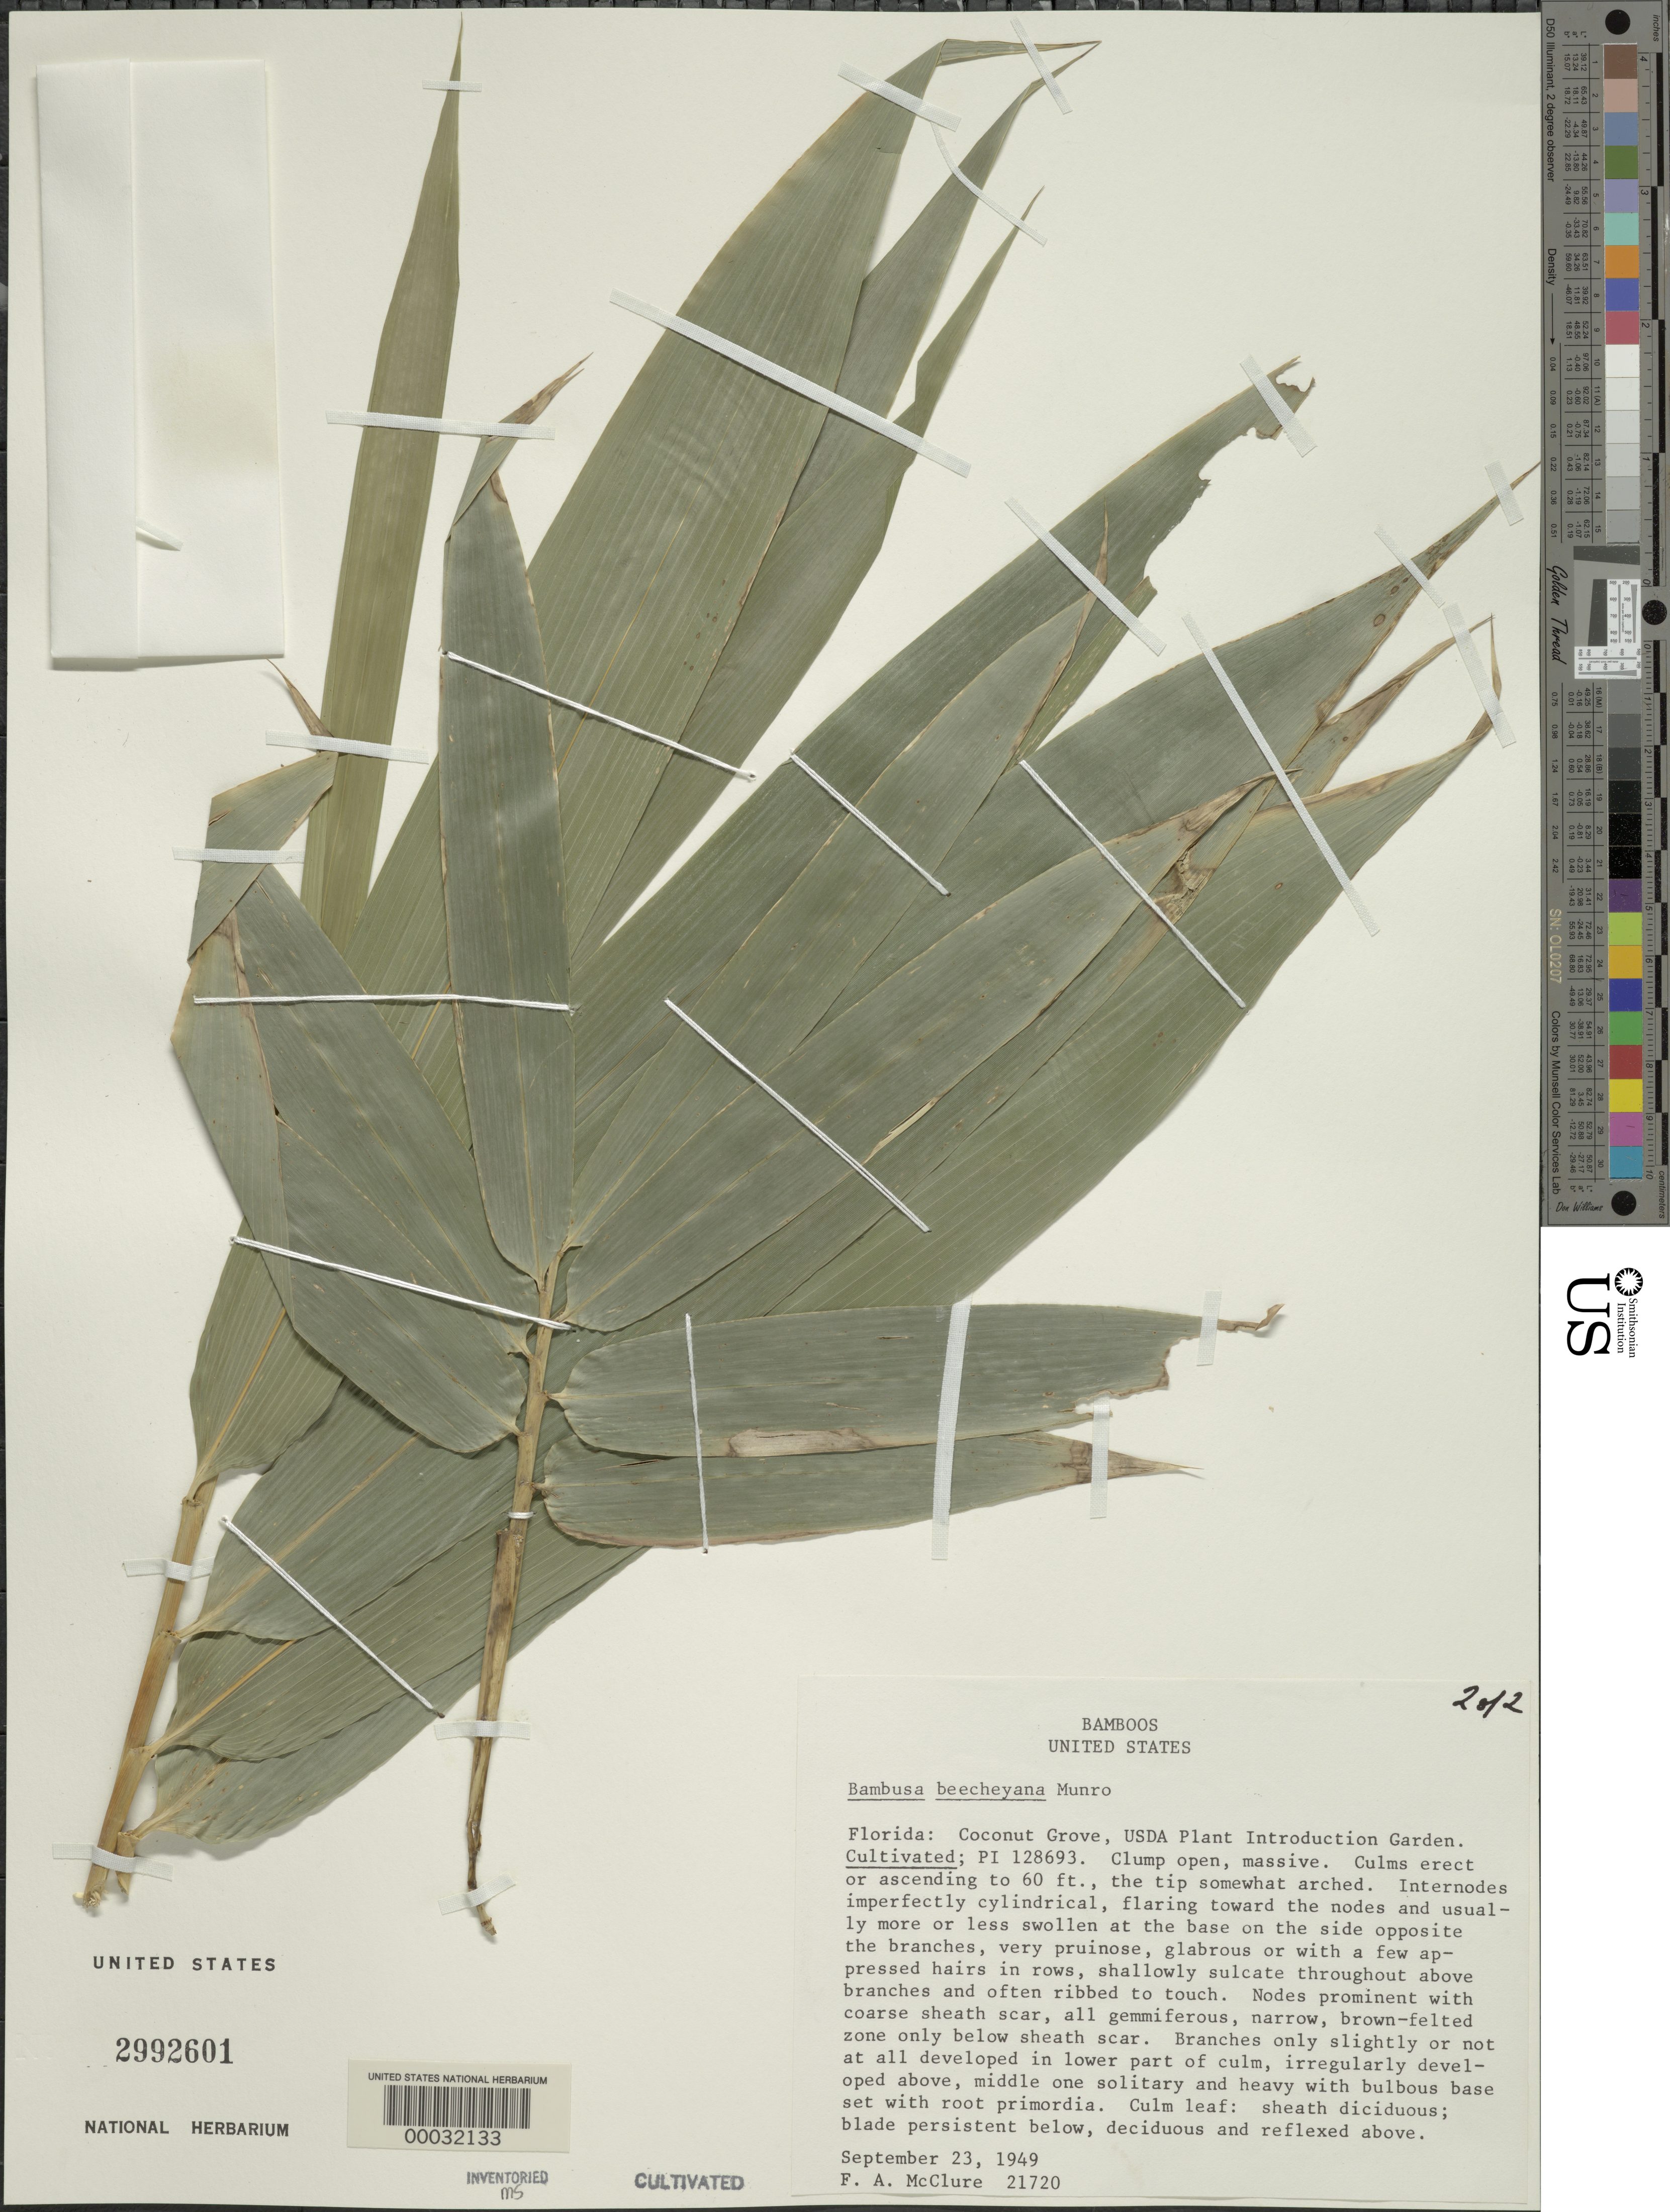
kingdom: Plantae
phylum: Tracheophyta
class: Liliopsida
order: Poales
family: Poaceae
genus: Bambusa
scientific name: Bambusa beecheyana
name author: Munro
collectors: F. A. McClure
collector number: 21720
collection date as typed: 23 Sep 1949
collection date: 1949-09-23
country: United States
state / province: Florida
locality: U.s.d.a. plant introduction station-coconut grove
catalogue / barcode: US 2992601